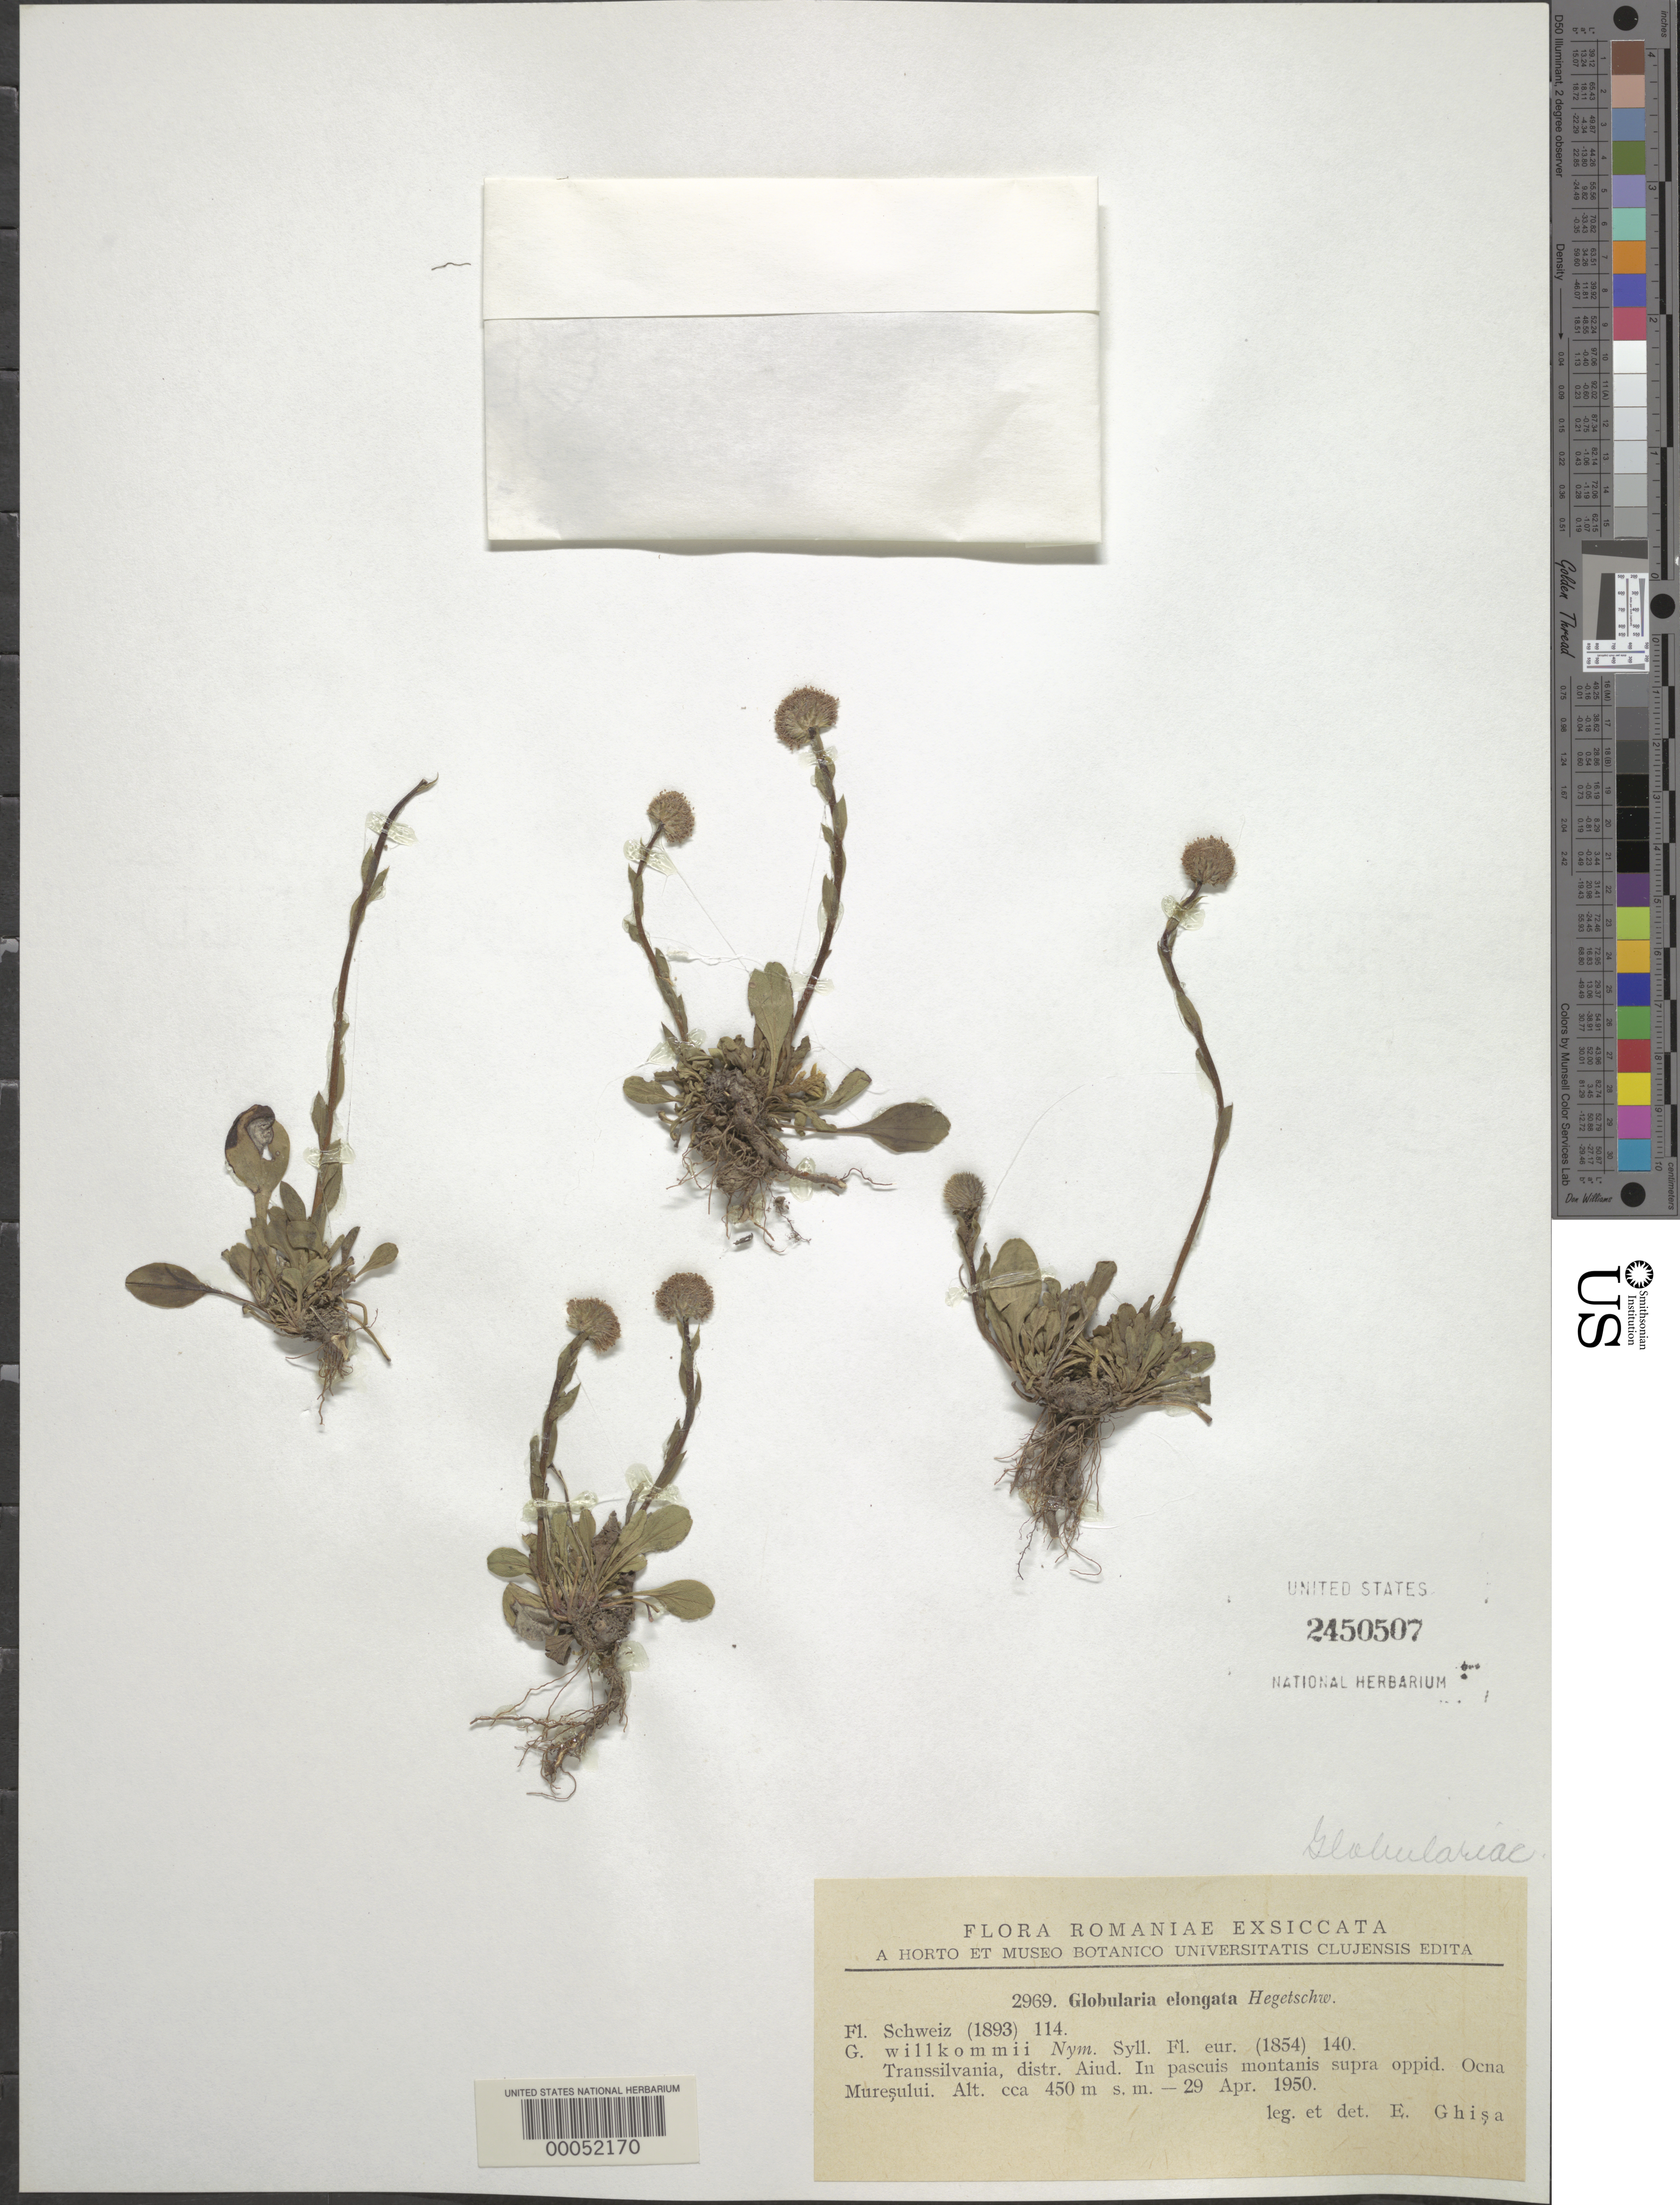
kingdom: Plantae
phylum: Tracheophyta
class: Magnoliopsida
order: Lamiales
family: Plantaginaceae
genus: Globularia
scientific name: Globularia elongata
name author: Hegetschw.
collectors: E. Ghisa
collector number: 2969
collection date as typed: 29 Apr 1950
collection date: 1950-04-29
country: Romania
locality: Transilvania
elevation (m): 450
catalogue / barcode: US 2450507